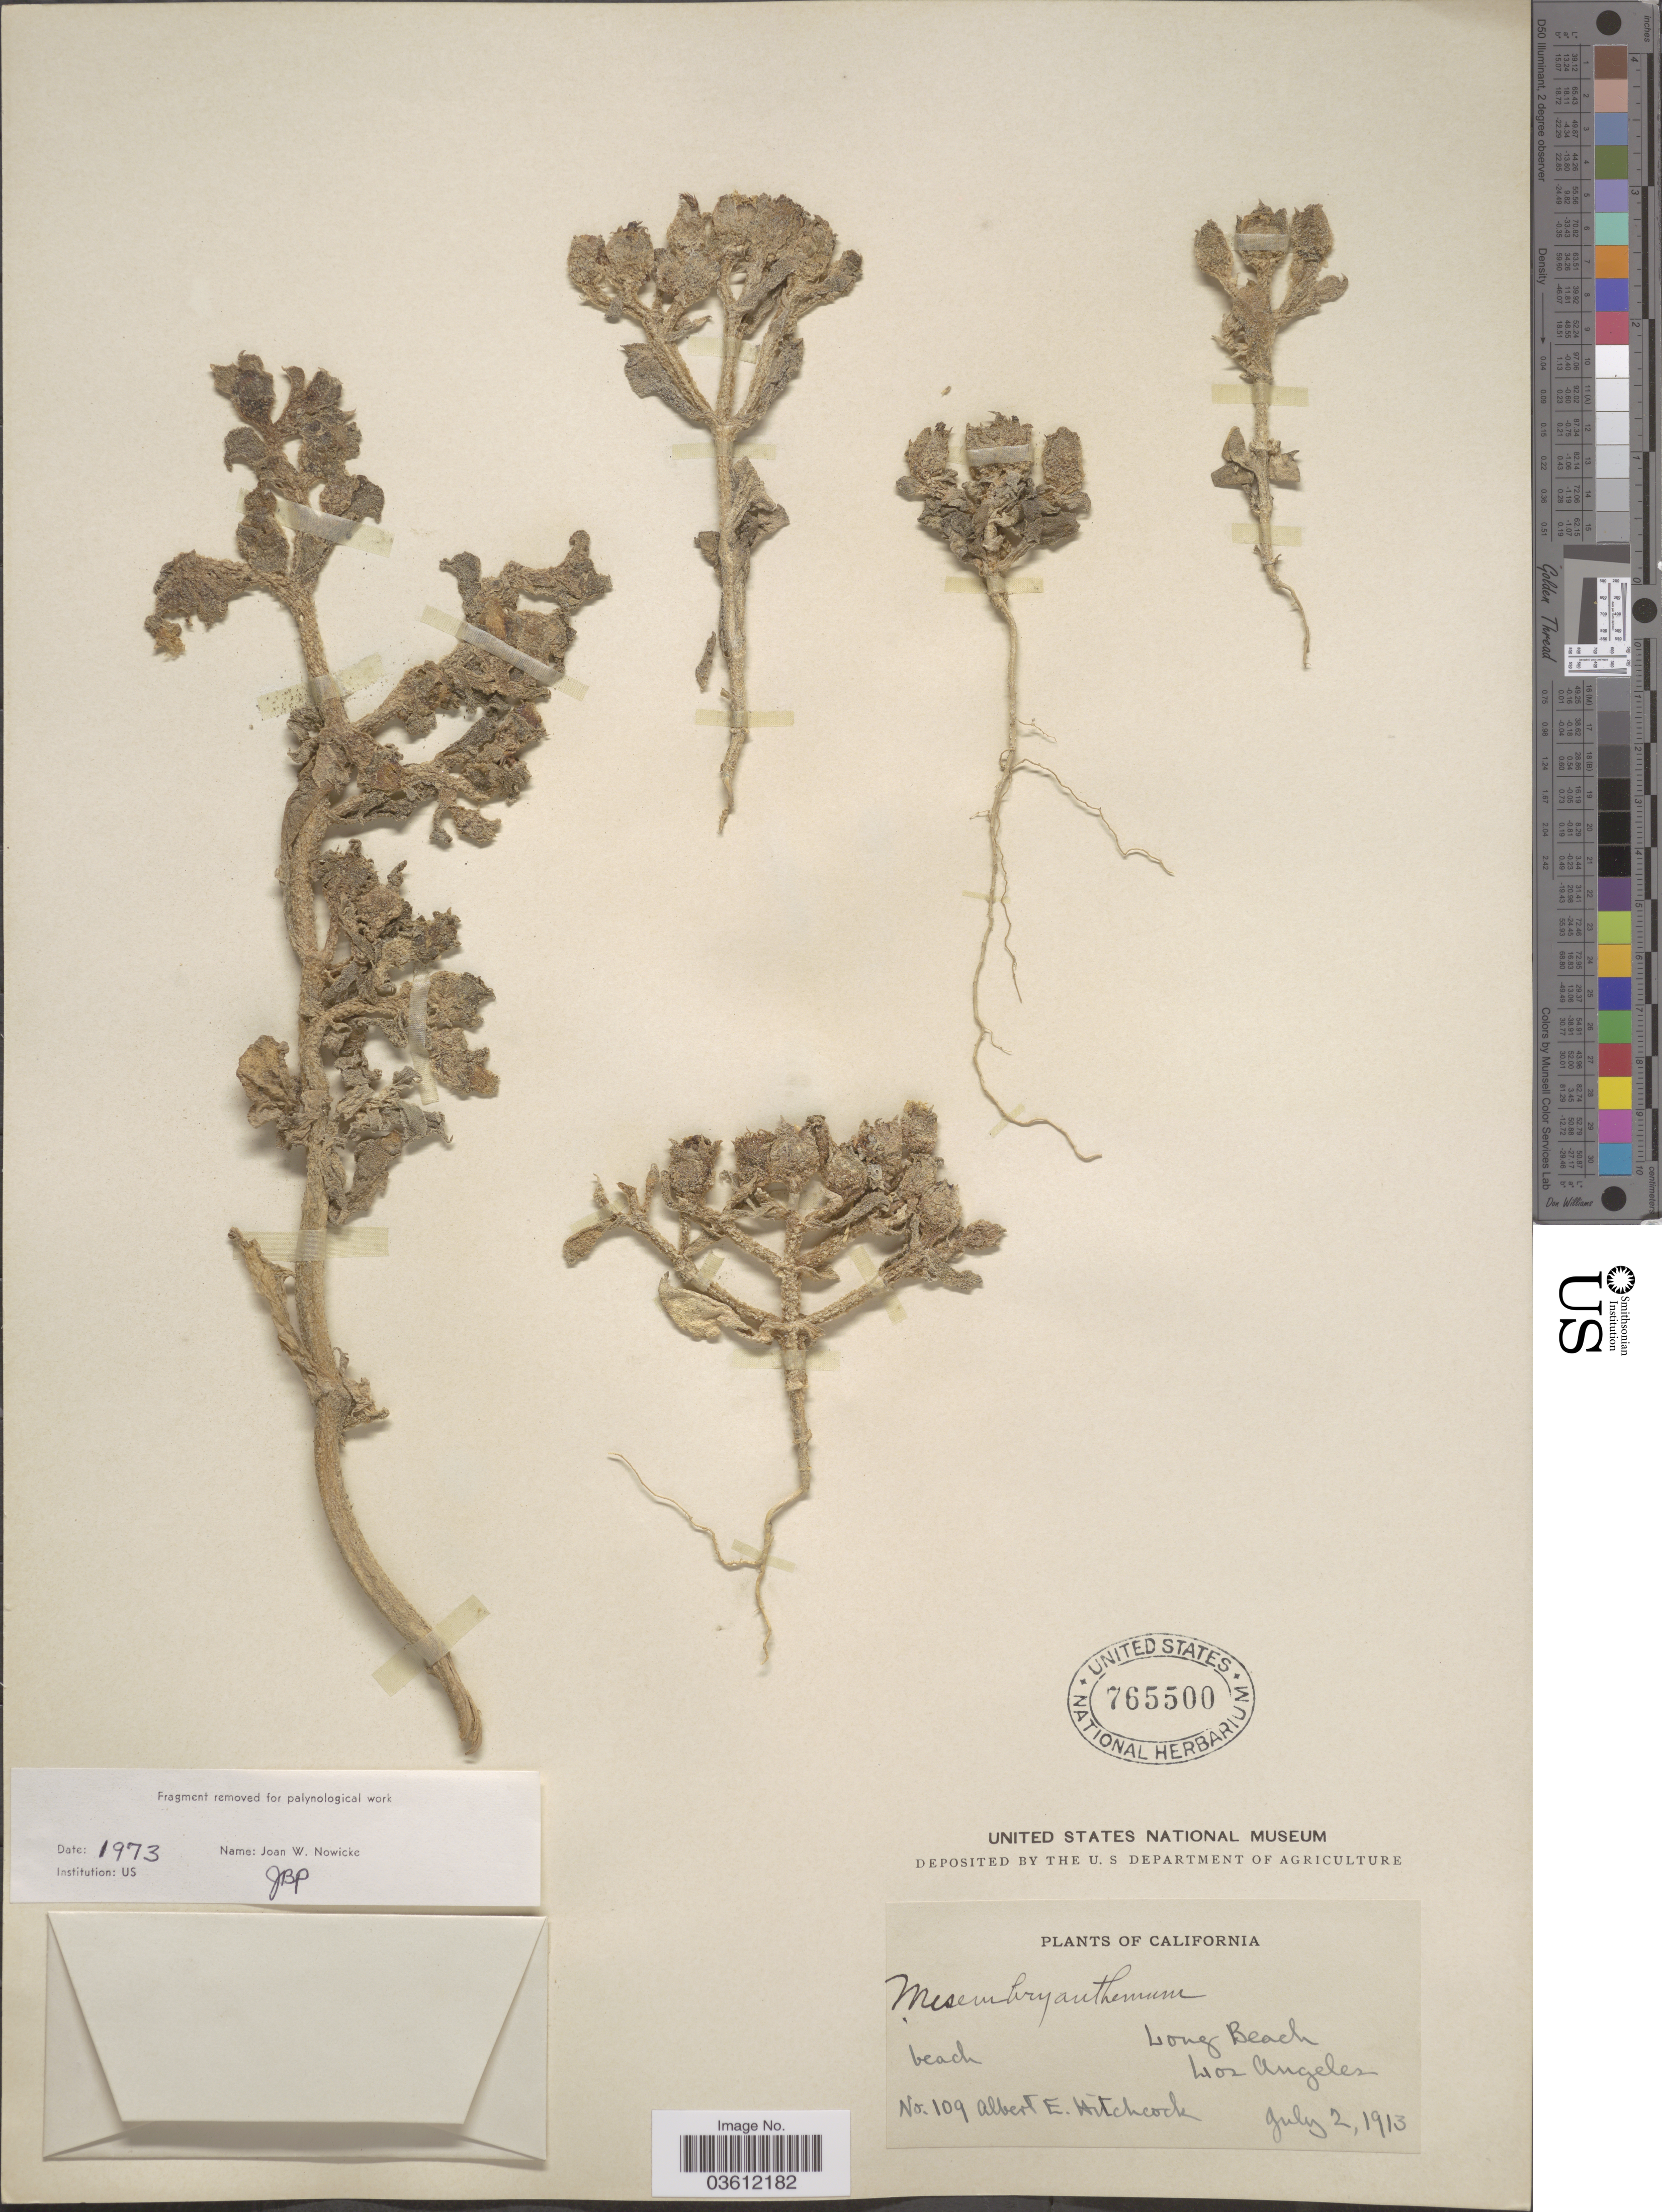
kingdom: Plantae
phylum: Tracheophyta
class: Magnoliopsida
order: Caryophyllales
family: Aizoaceae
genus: Mesembryanthemum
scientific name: Mesembryanthemum crystallinum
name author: L.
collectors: A. Hitchcock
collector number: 109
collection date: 1913-07-02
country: United States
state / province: California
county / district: Los Angeles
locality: Long Beach. Los Angeles.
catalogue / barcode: US 765500